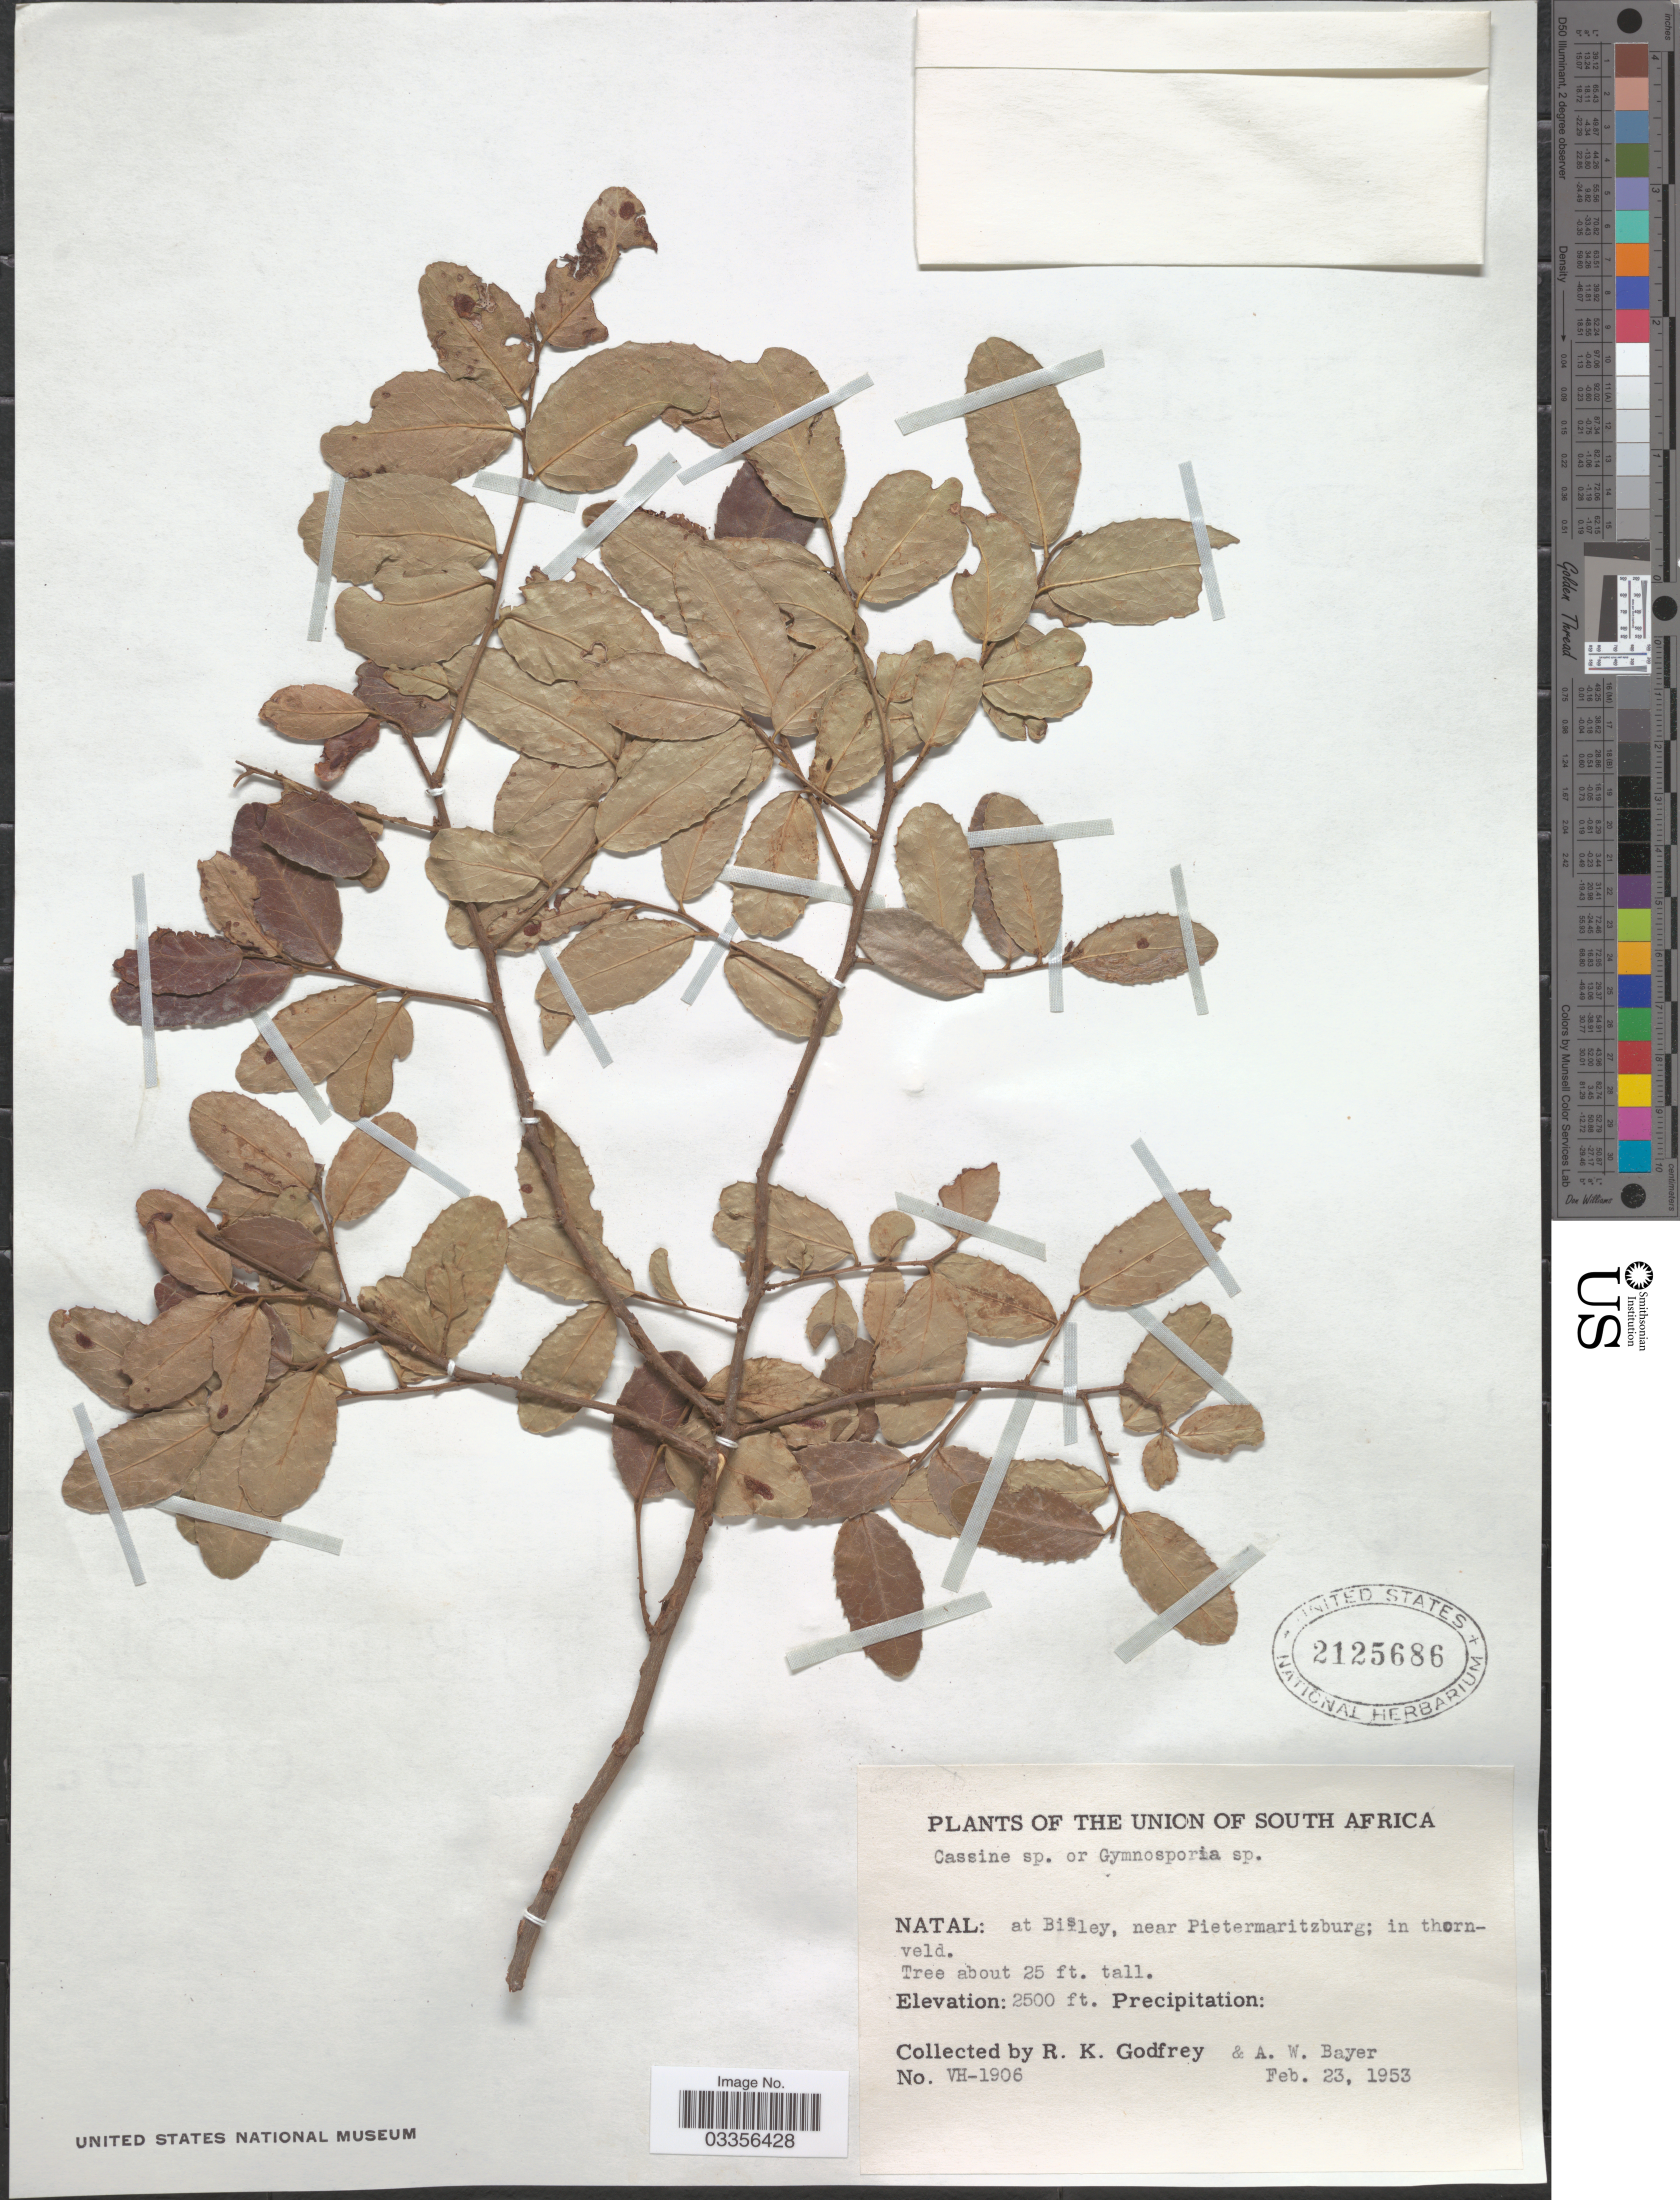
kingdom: Plantae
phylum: Tracheophyta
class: Magnoliopsida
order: Celastrales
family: Celastraceae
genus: Cassine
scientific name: Cassine sp.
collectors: R. K. Godfrey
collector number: VH-1906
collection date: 1953-02-23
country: South Africa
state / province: KwaZulu-Natal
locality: The Union of South Africa, at Bisley, near Pietermaritzburg; in thornveld.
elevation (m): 762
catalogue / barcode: US 2125686